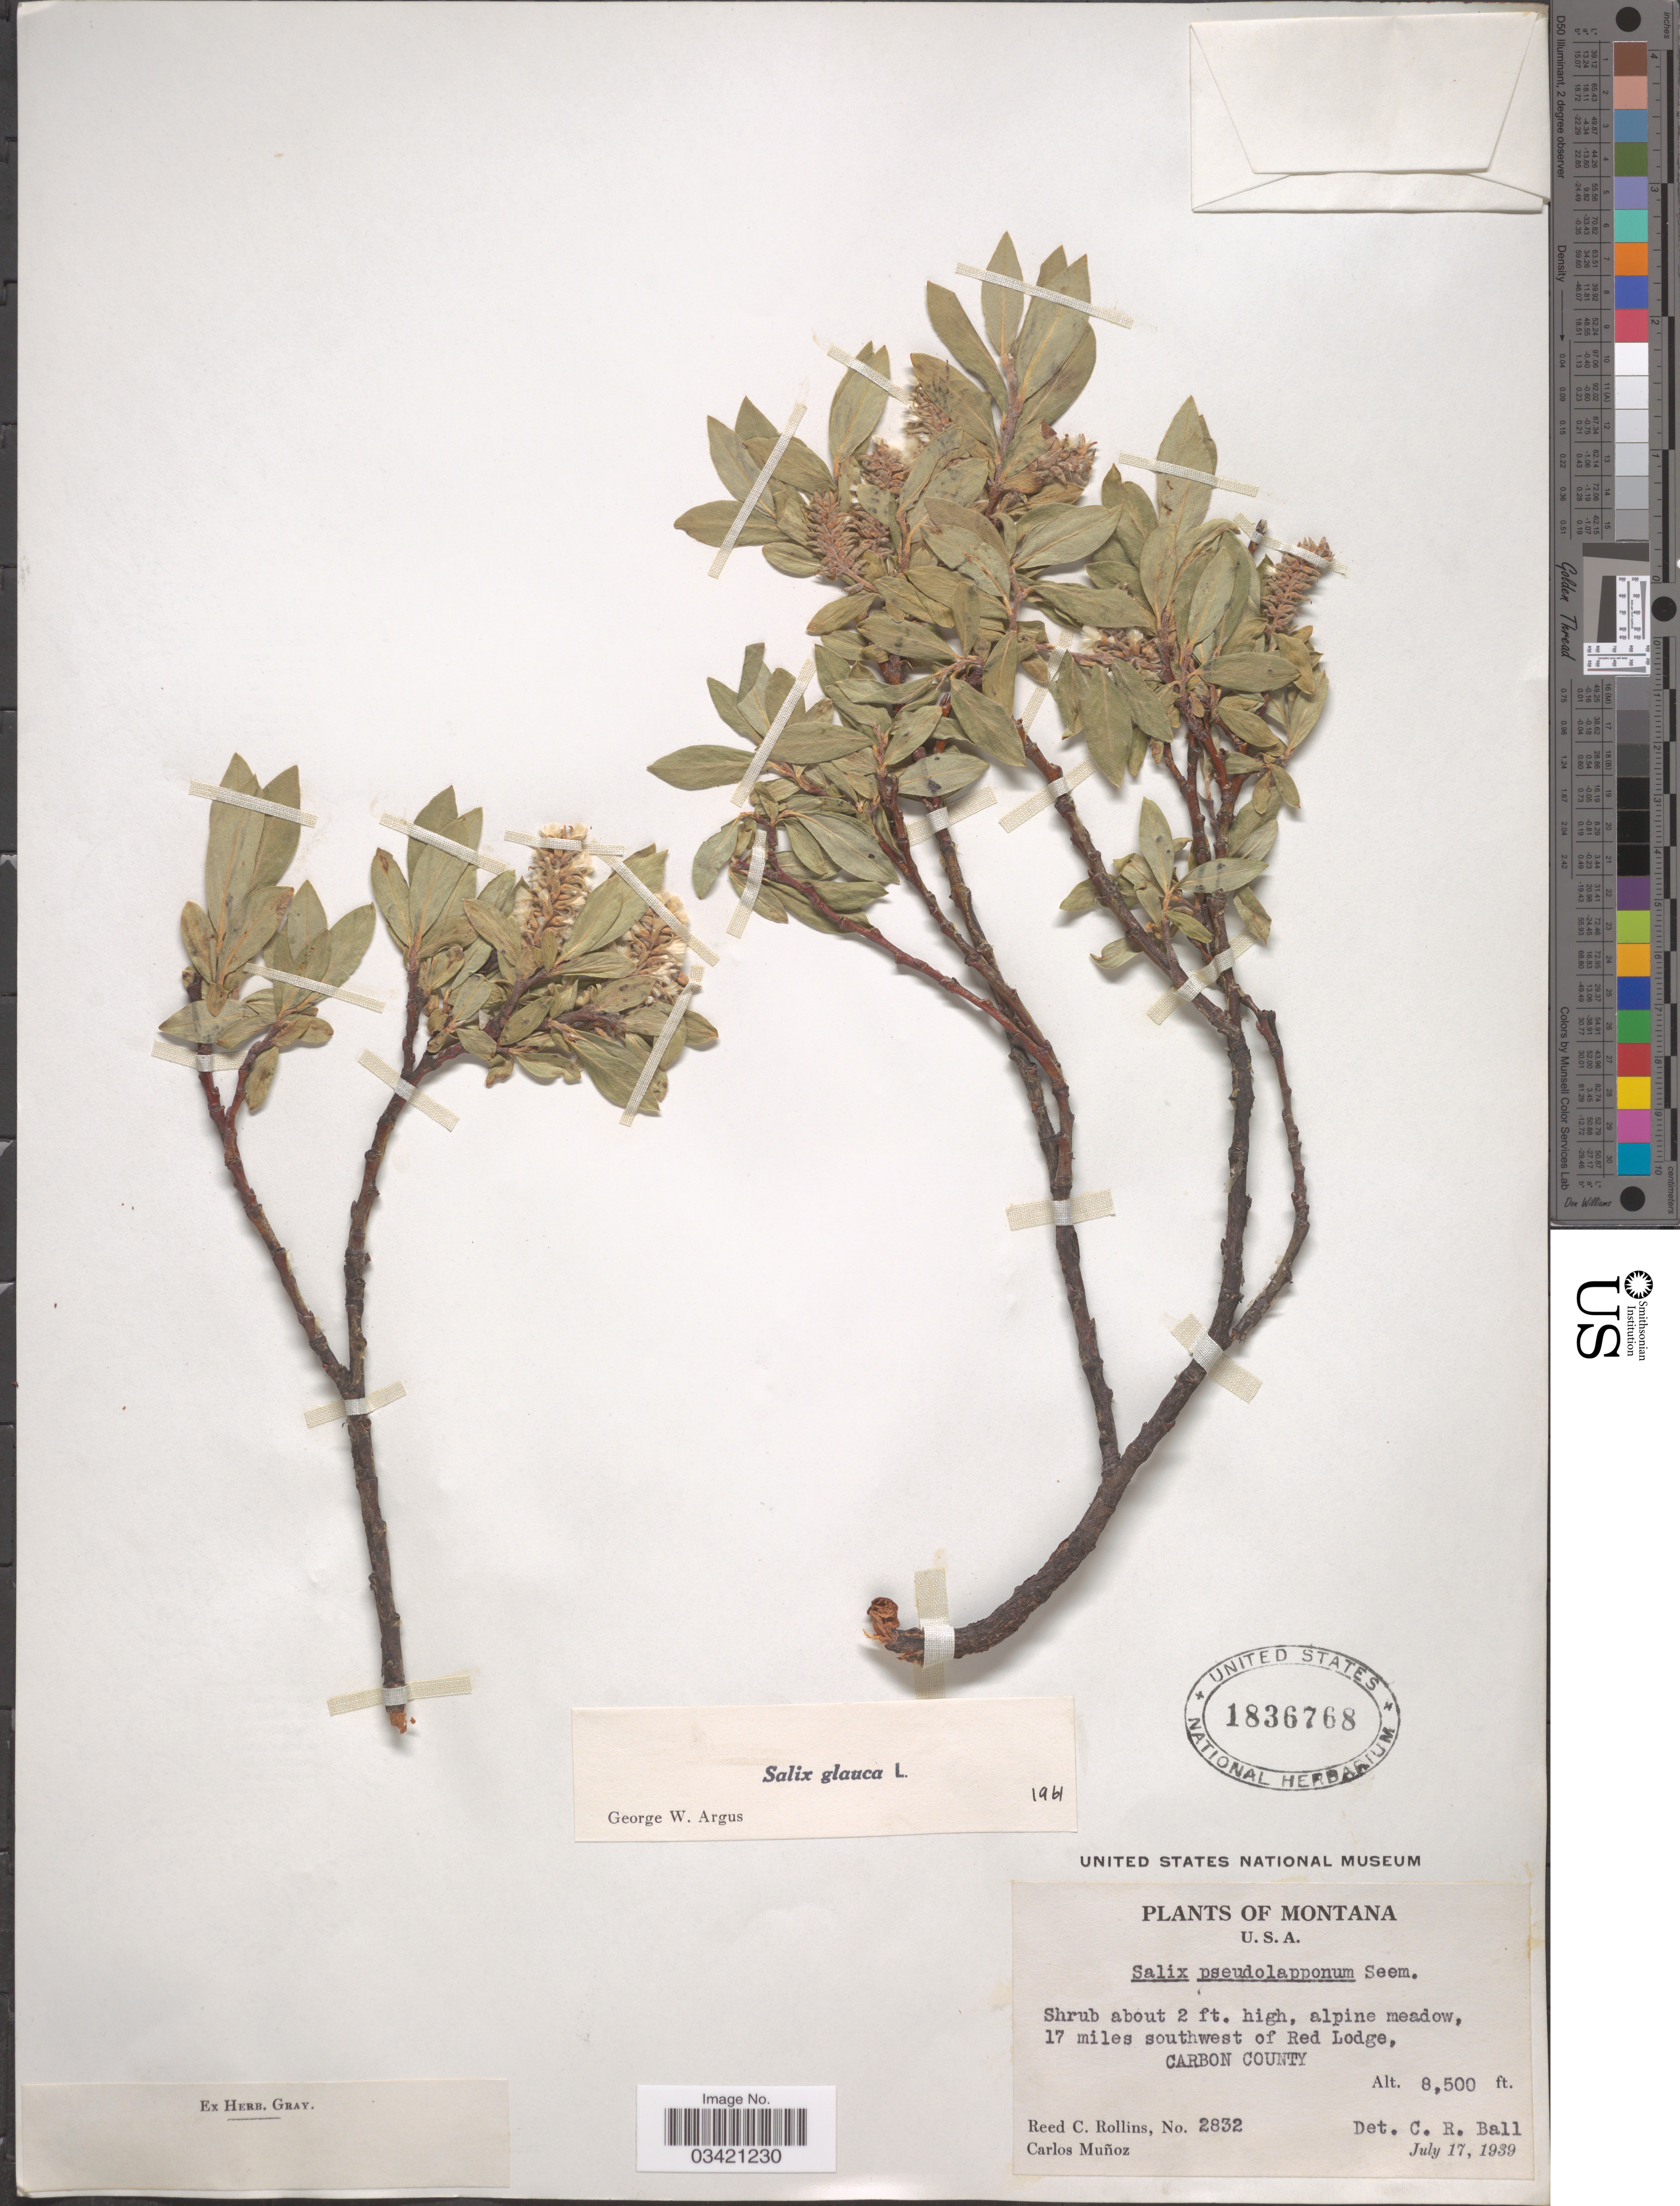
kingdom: Plantae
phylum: Tracheophyta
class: Magnoliopsida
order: Malpighiales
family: Salicaceae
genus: Salix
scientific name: Salix glauca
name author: L.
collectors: R. C. Rollins & C. Muñoz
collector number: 2832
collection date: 1939-07-17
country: United States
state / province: Montana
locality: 17 miles southwest of Red Lodge, Carbon County.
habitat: alpine meadow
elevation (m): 2591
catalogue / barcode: US 1836768